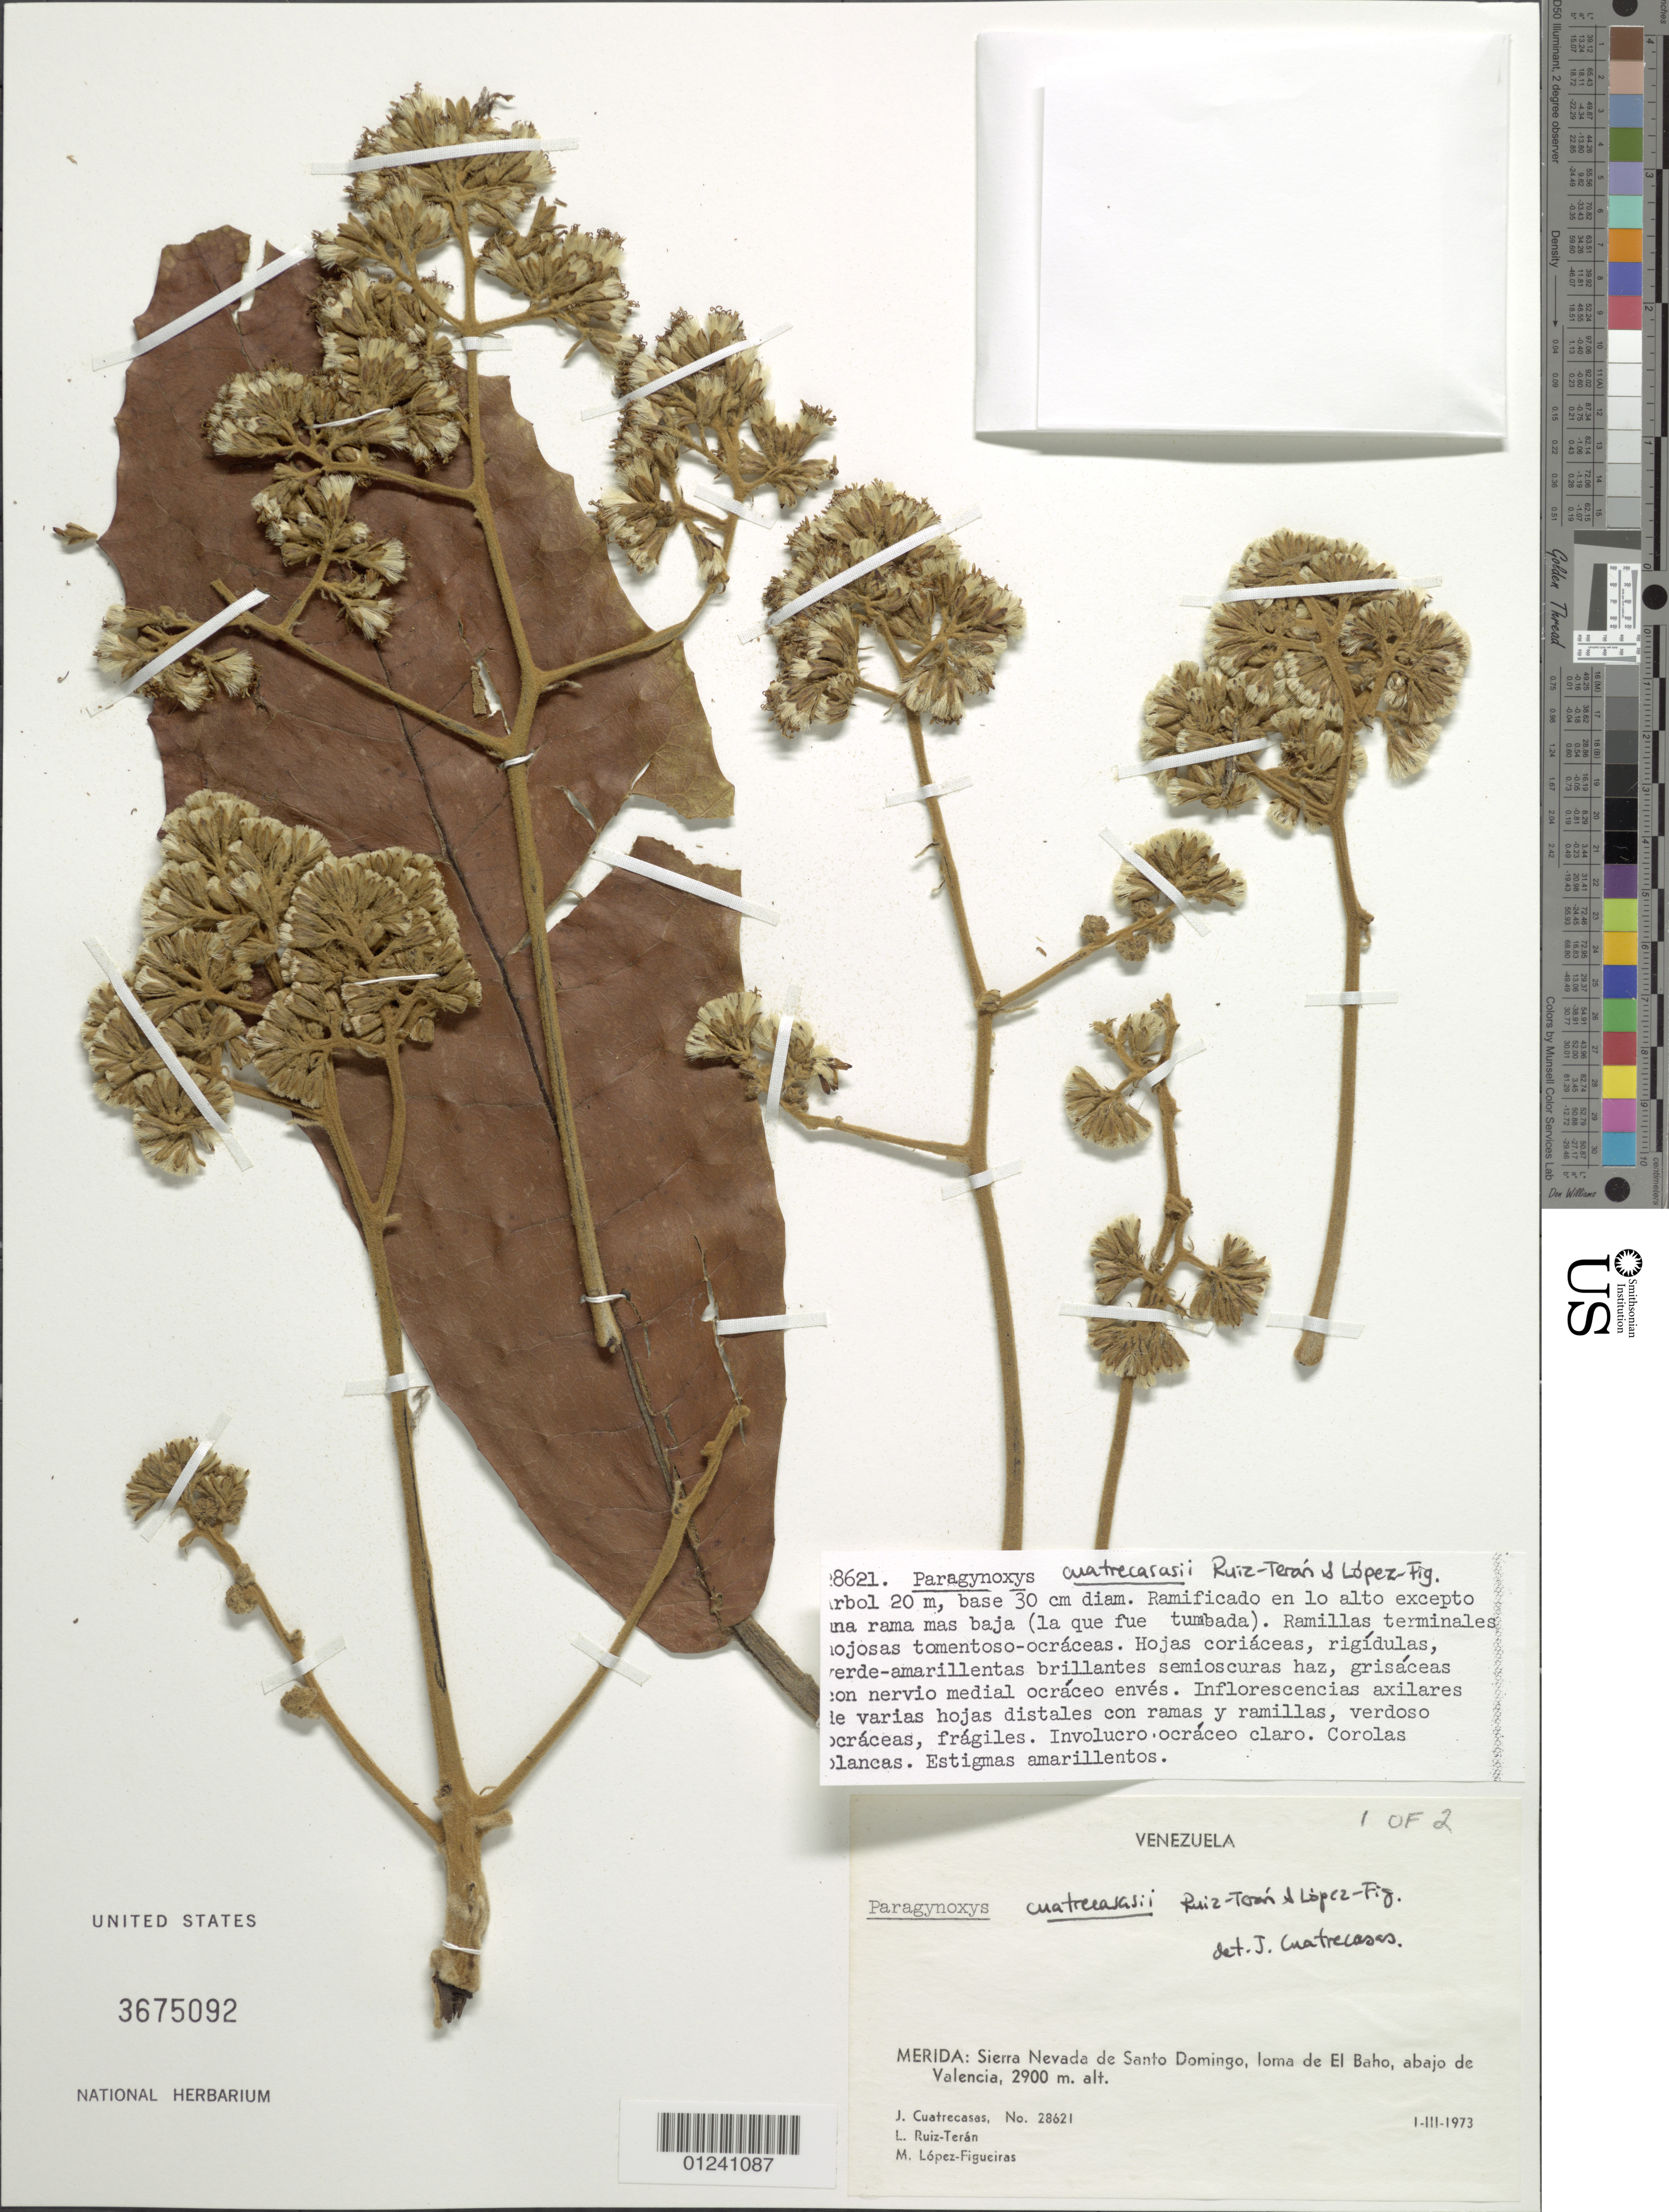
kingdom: Plantae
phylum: Tracheophyta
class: Magnoliopsida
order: Asterales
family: Asteraceae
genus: Paragynoxys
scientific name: Paragynoxys cuatrecasasii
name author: Ruíz-Terán & López Fig.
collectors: J. Cuatrecasas, L. E. Ruíz-Terán & M. López Figueiras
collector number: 28621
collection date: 1973-03-01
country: Venezuela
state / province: Mérida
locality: Sierra Nevada de Santo Domingo, Ioma de El Baho, abajo de Valencia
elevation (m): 2900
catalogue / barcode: US 3675092